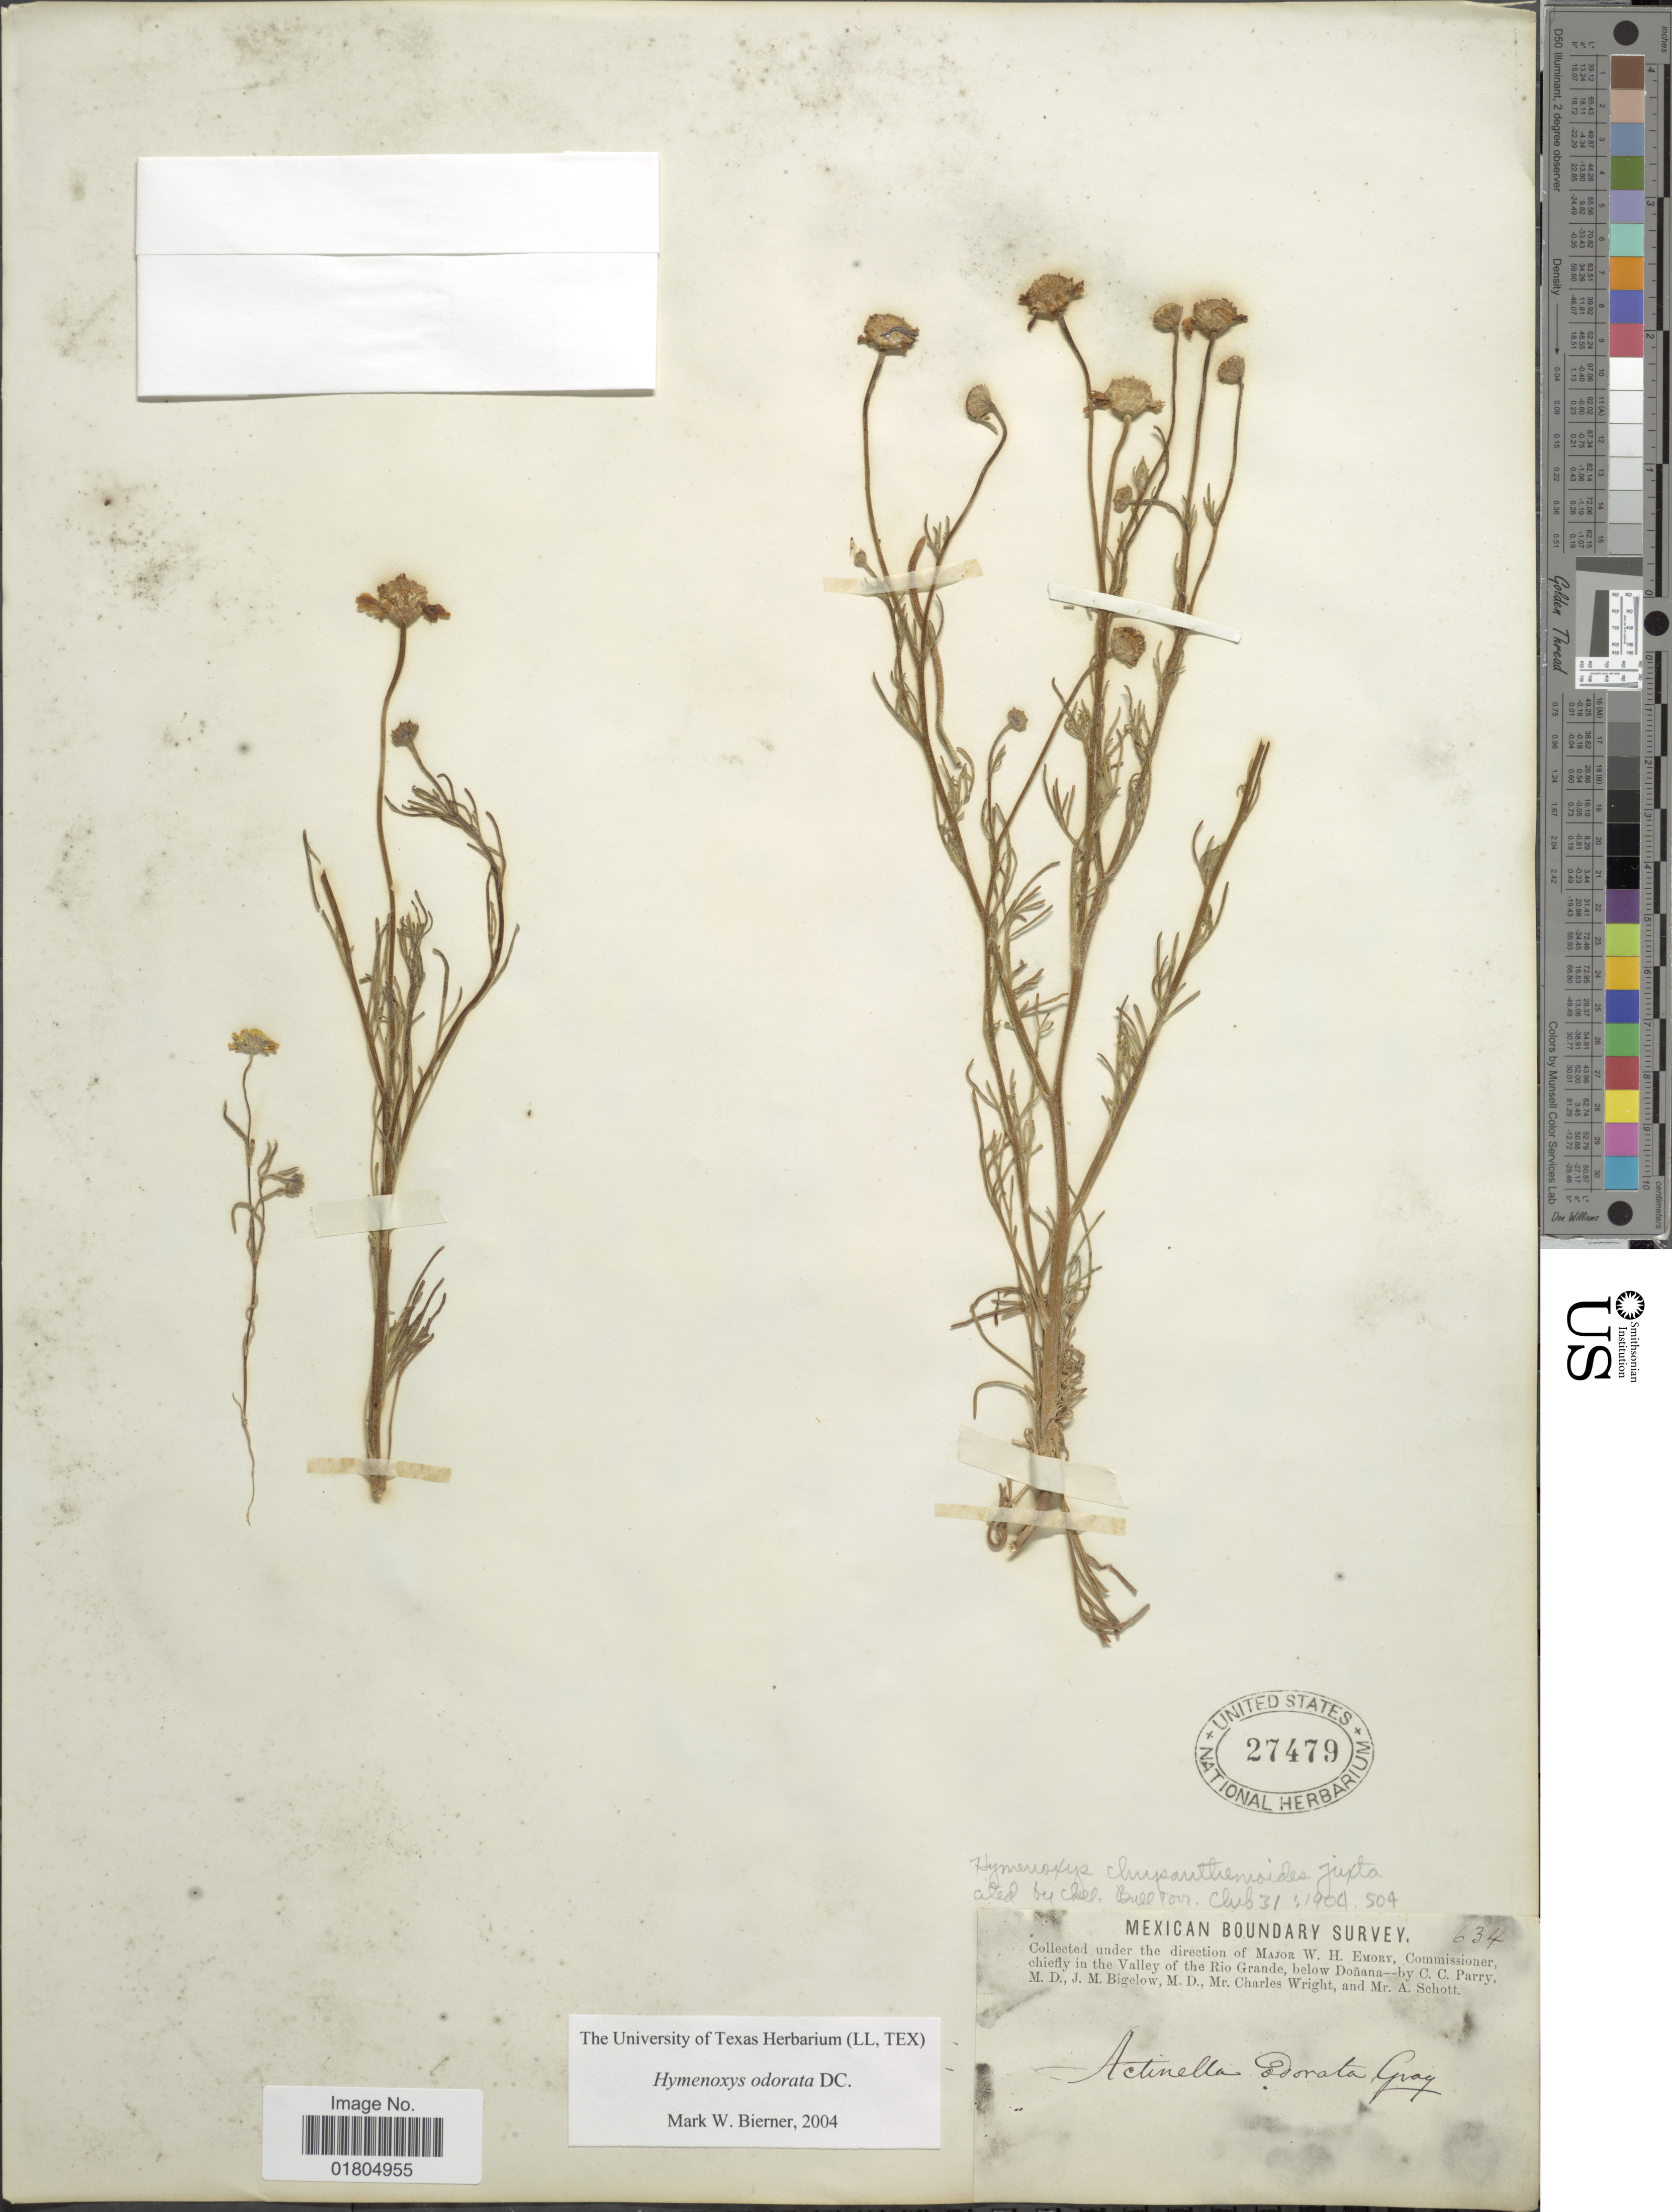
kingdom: Plantae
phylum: Tracheophyta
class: Magnoliopsida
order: Asterales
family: Asteraceae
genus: Hymenoxys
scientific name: Hymenoxys odorata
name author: DC.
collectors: C. C. Parry, J. M. Bigelow, C. Wright & A. Schott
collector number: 634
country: Mexico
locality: In the Valley of the Rio Grande, below Donana, Mexican Boundary Survey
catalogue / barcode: US 27479